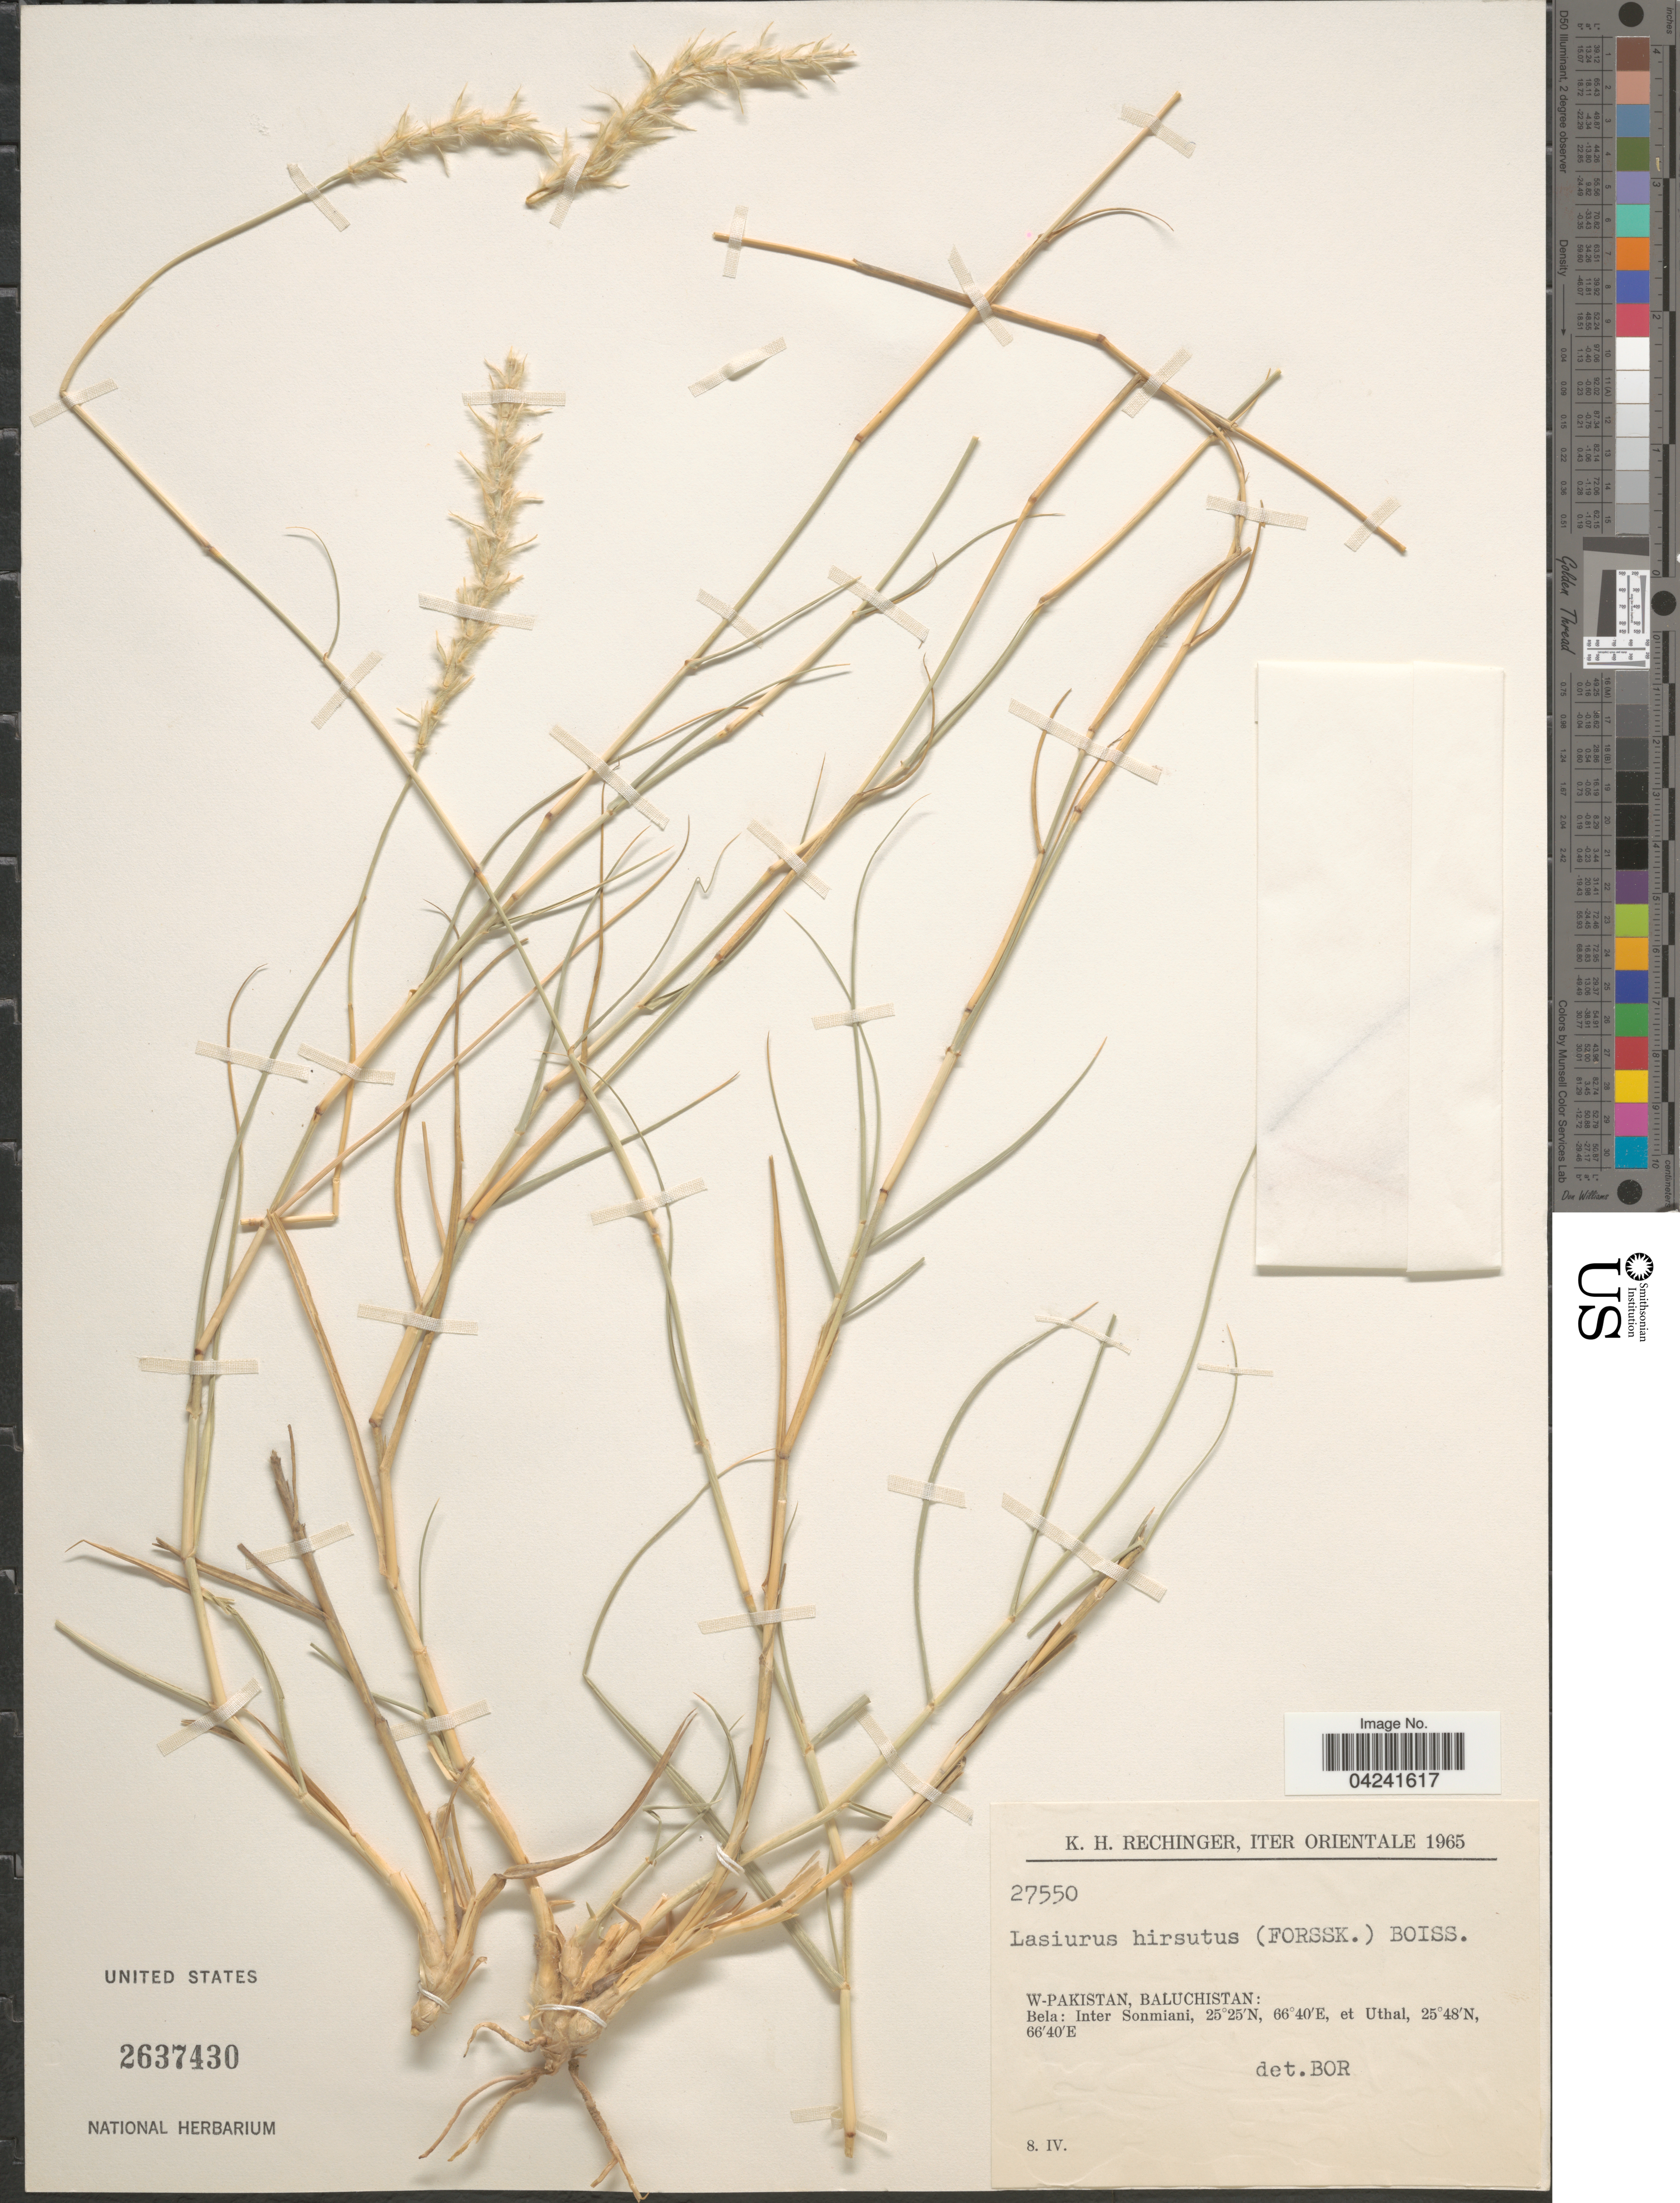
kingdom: Plantae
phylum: Tracheophyta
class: Liliopsida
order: Poales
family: Poaceae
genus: Lasiurus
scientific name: Lasiurus scindicus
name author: Henr.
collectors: K. H. Rechinger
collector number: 27550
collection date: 1965-04-08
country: Pakistan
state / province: Balochistan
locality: Iter Orientale 1965. W-Pakistan, Baluchistan: Bela: Inter Sonmiani, et Uthal.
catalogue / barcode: US 2637430